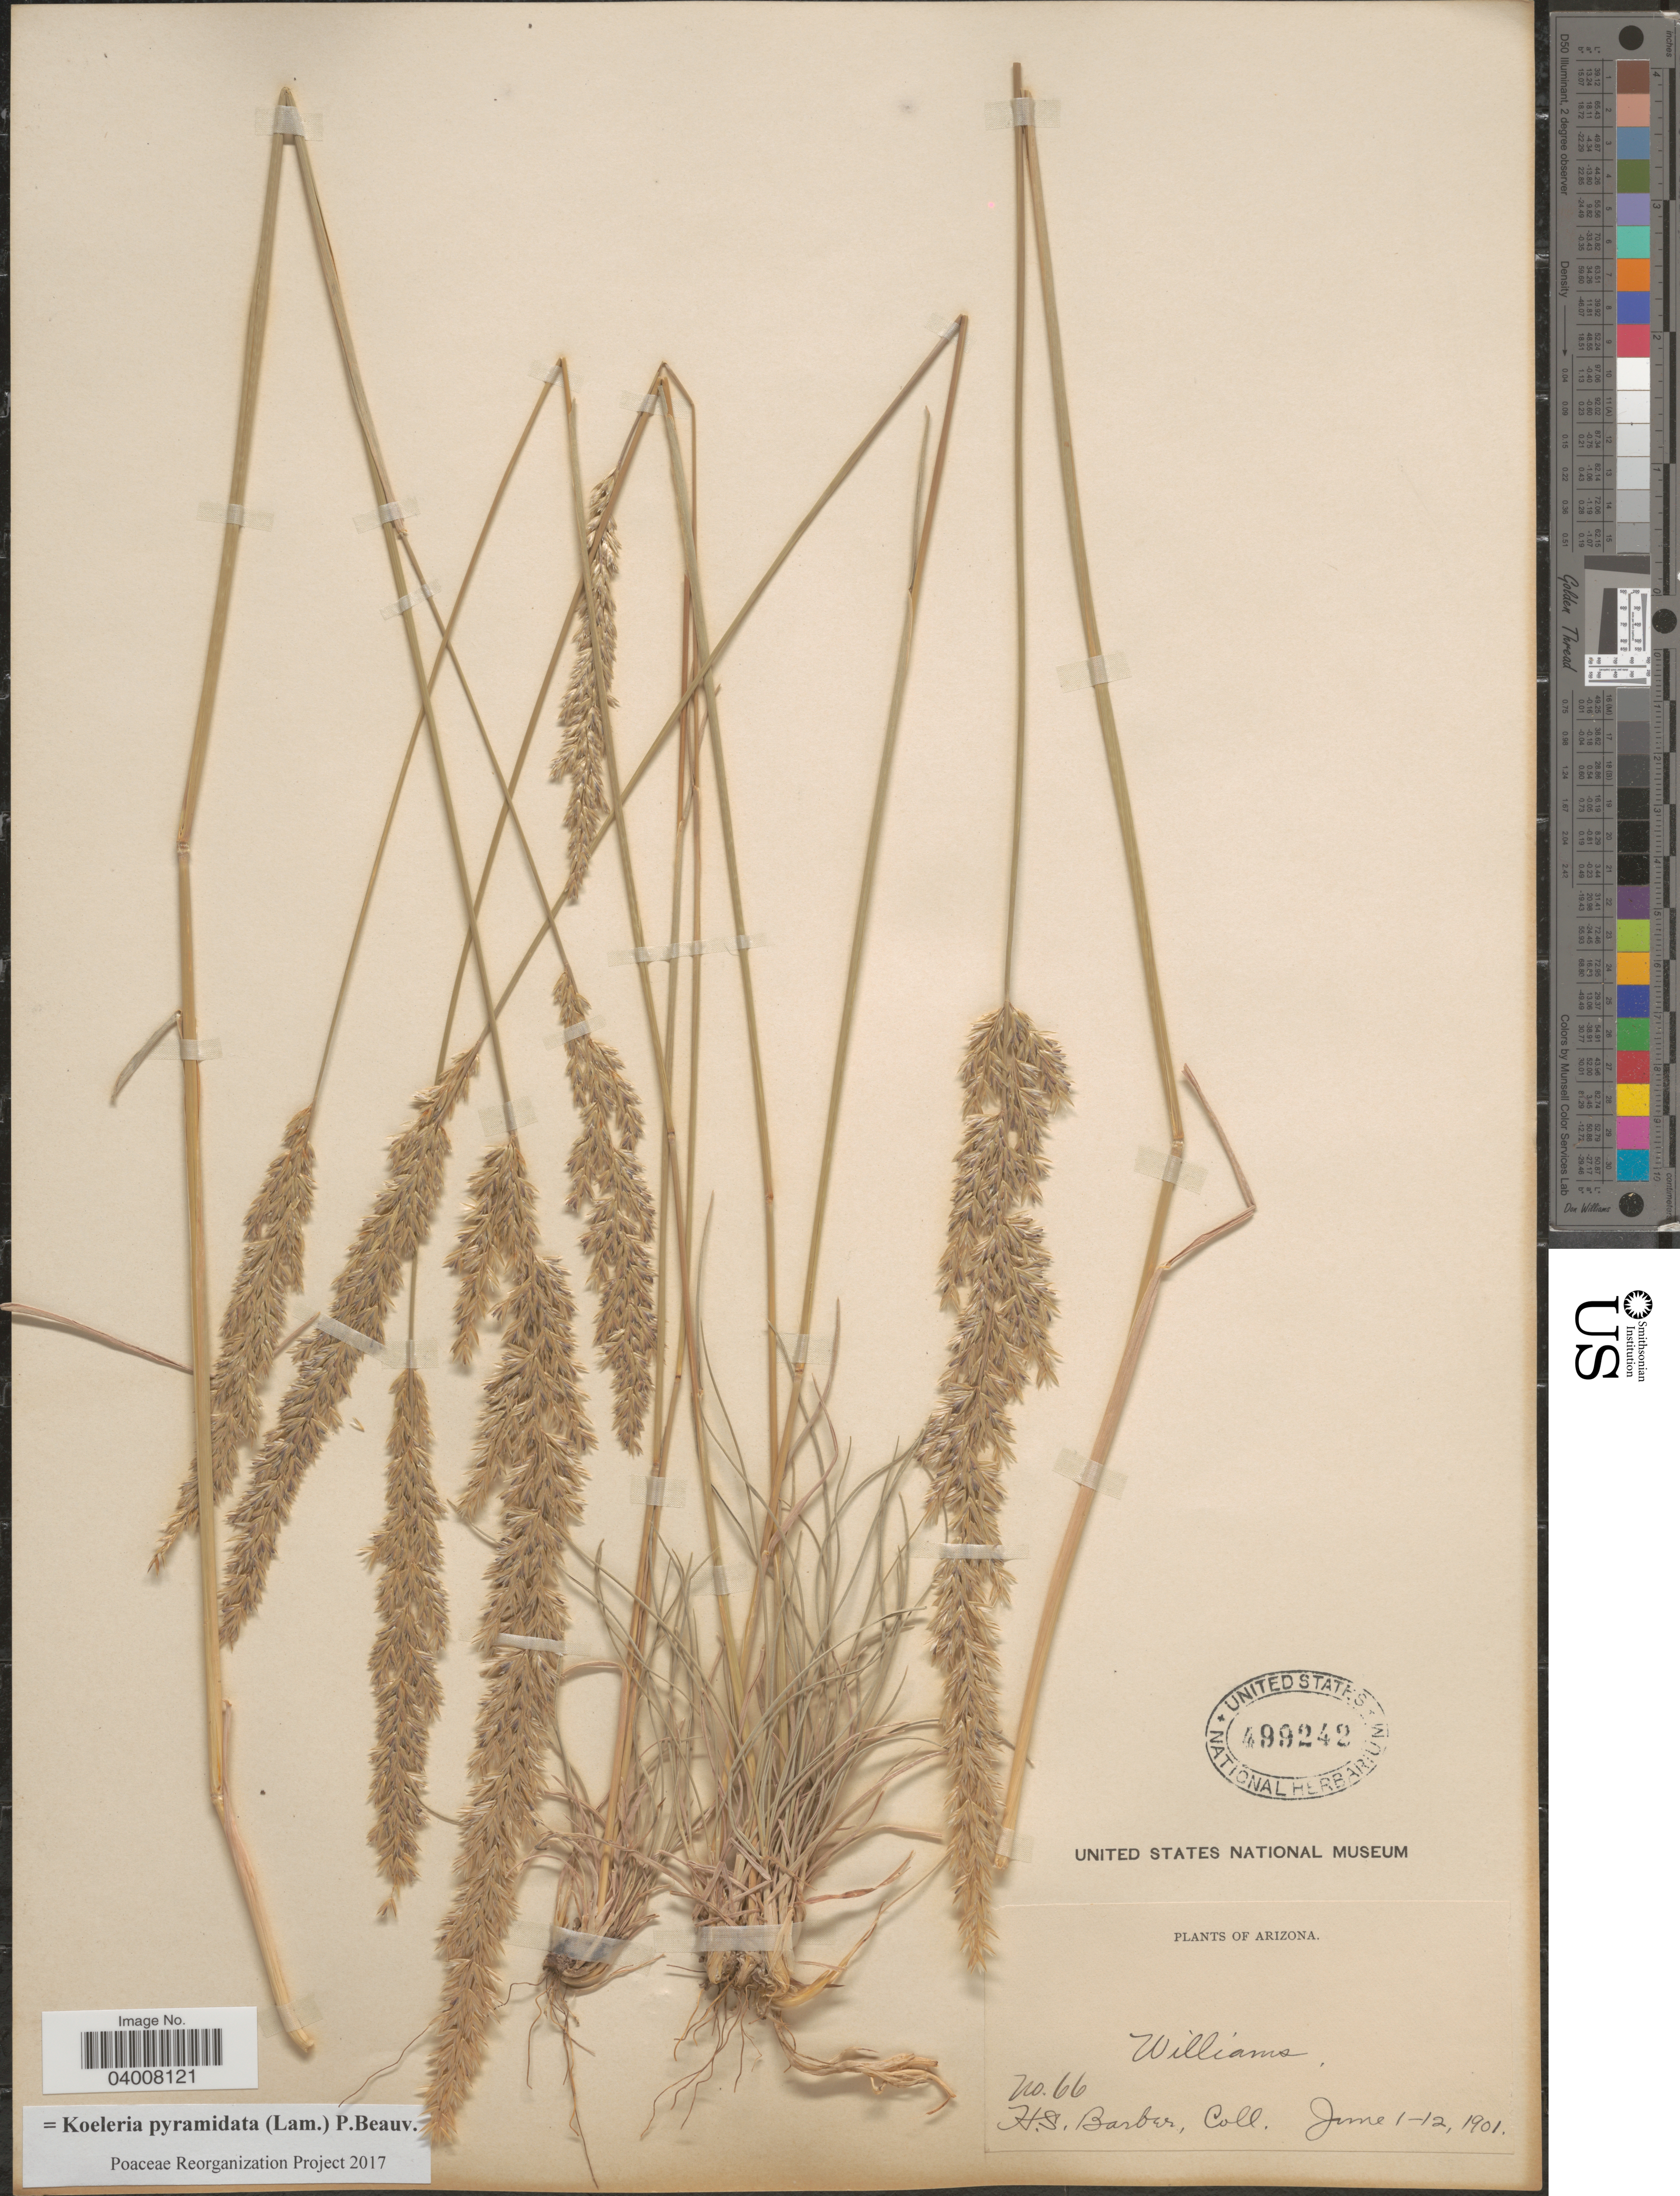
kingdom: Plantae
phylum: Tracheophyta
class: Liliopsida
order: Poales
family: Poaceae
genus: Koeleria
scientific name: Koeleria pyramidata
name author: (Lam.) P. Beauv.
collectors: H. Barber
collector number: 66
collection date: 1901-06-01/1901-06-12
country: United States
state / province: Arizona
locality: Williams.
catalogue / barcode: US 499242